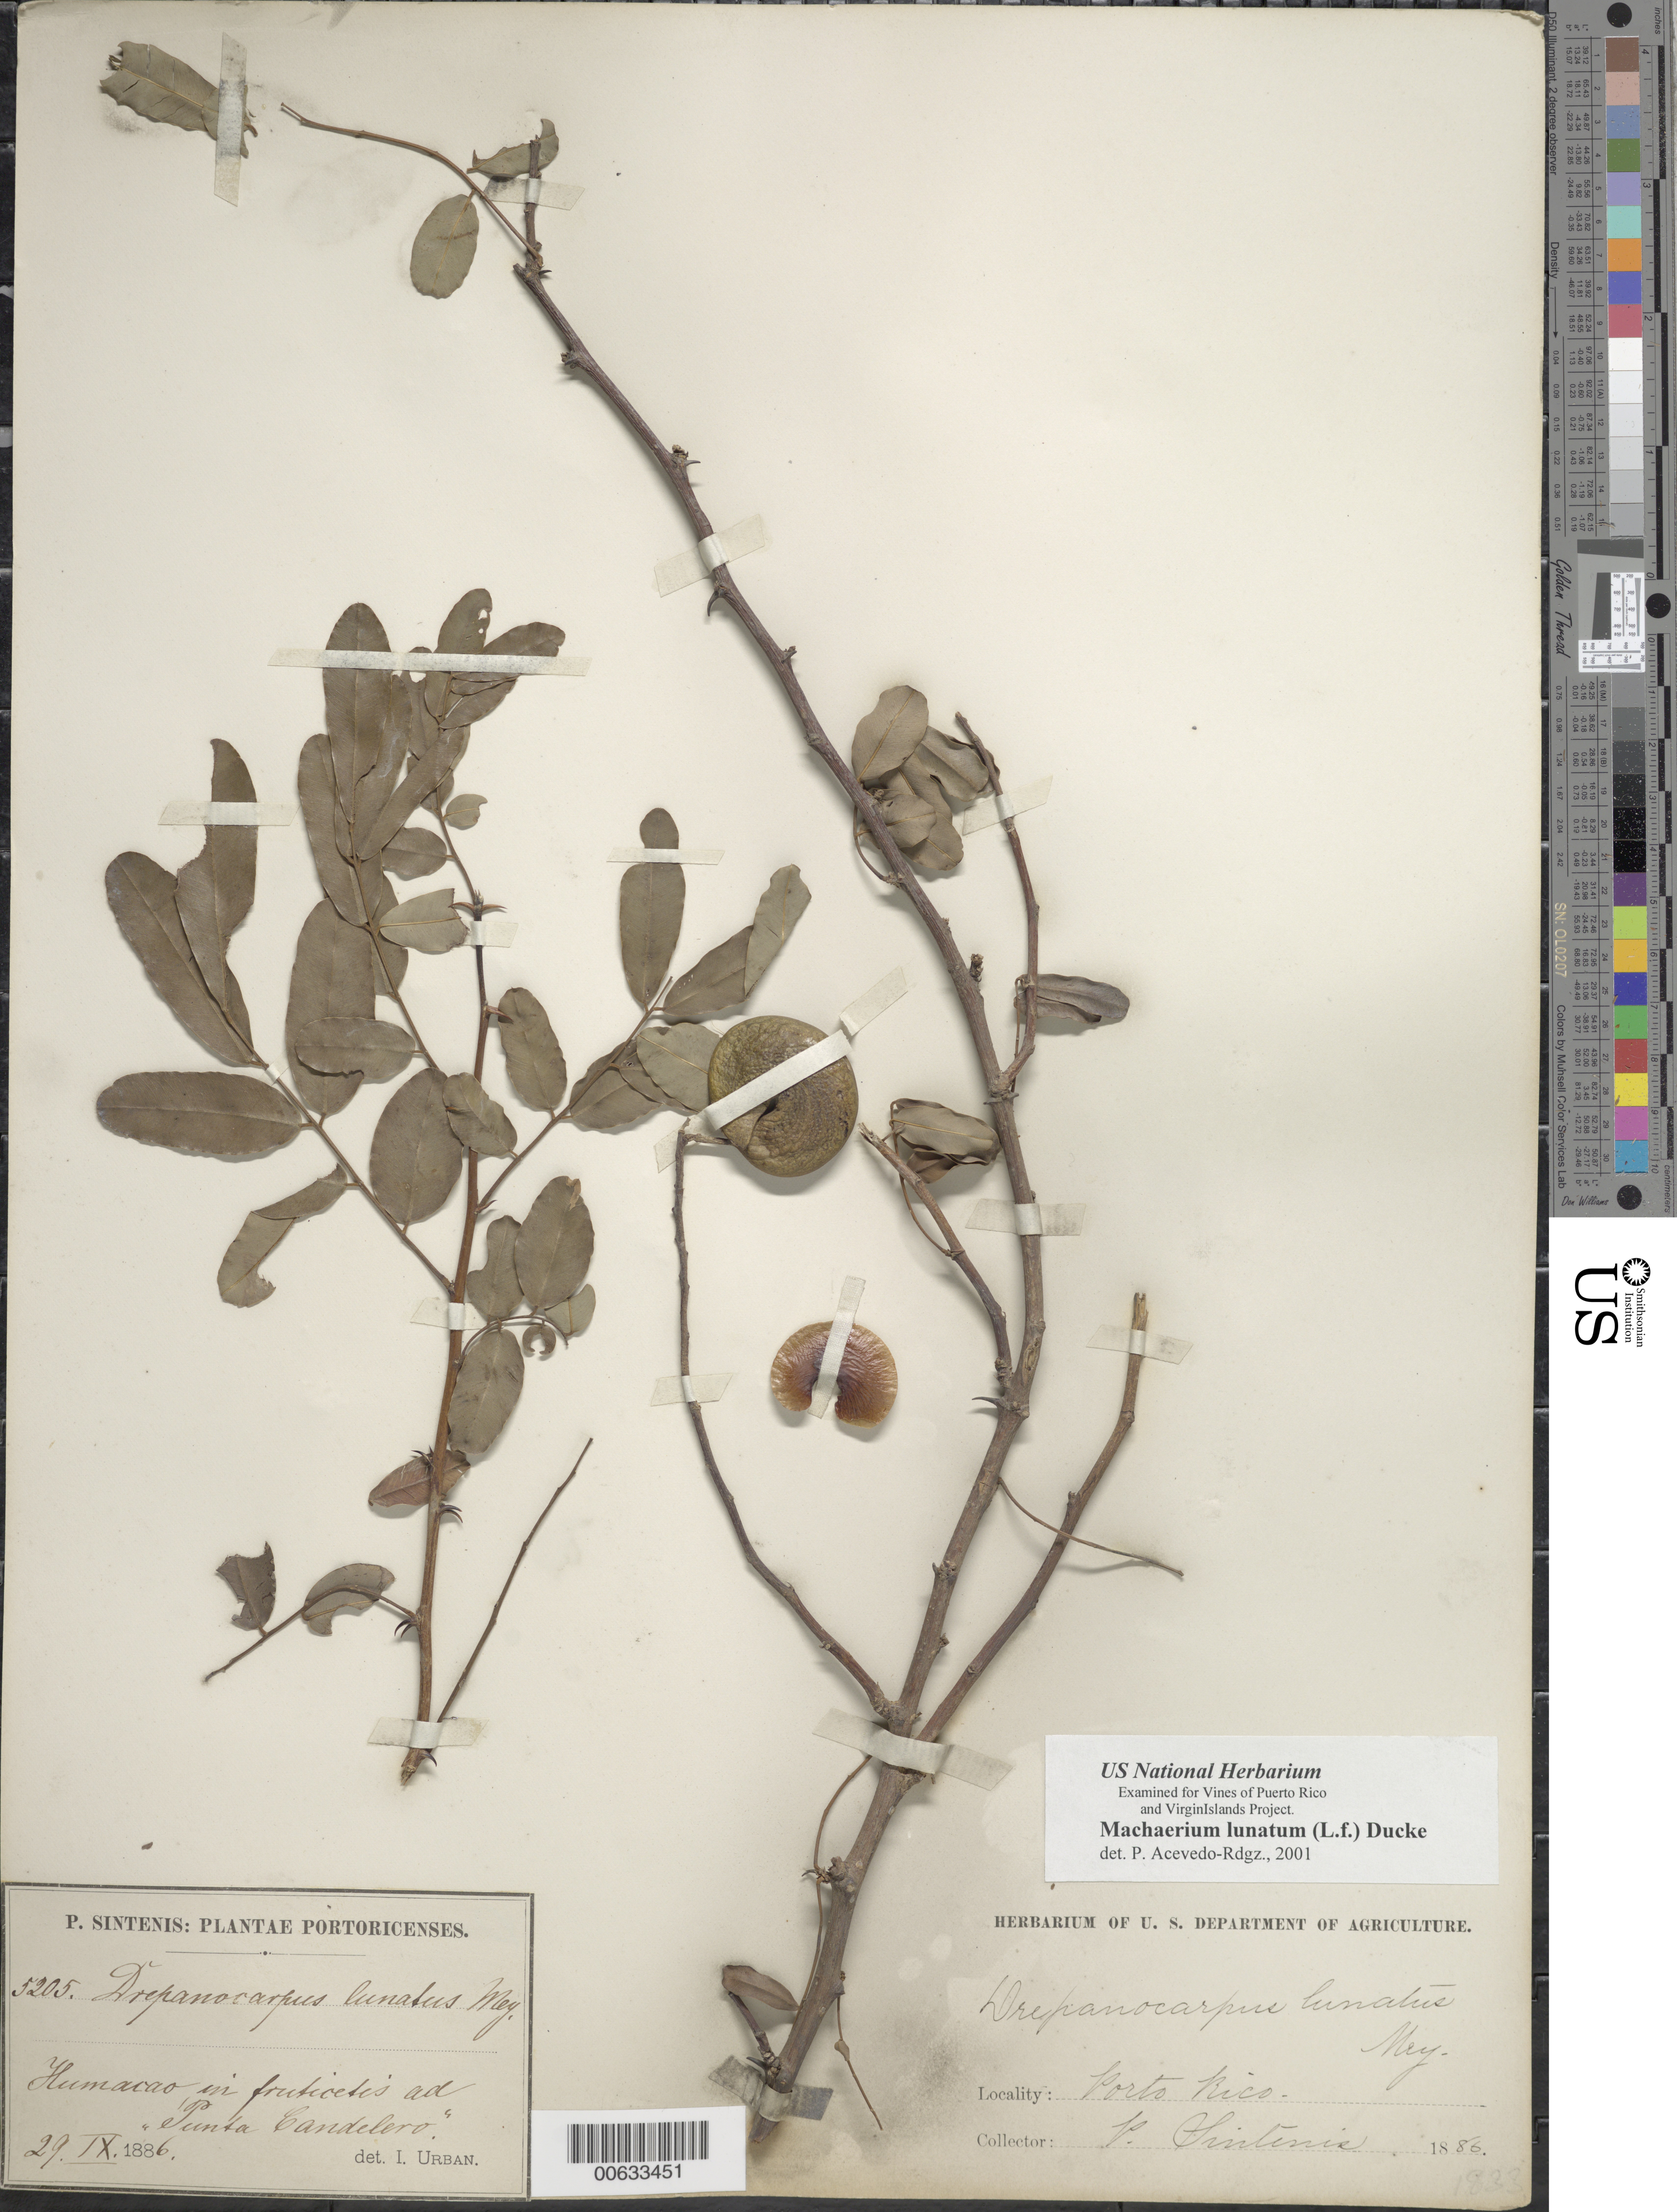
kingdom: Plantae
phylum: Tracheophyta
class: Magnoliopsida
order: Fabales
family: Fabaceae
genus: Machaerium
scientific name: Machaerium lunatum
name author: (L. f.) Ducke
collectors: P. Sintenis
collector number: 5205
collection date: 1886-09-29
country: Puerto Rico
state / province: Humacao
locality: Humacao, in fruticetis ad Punta Candelero